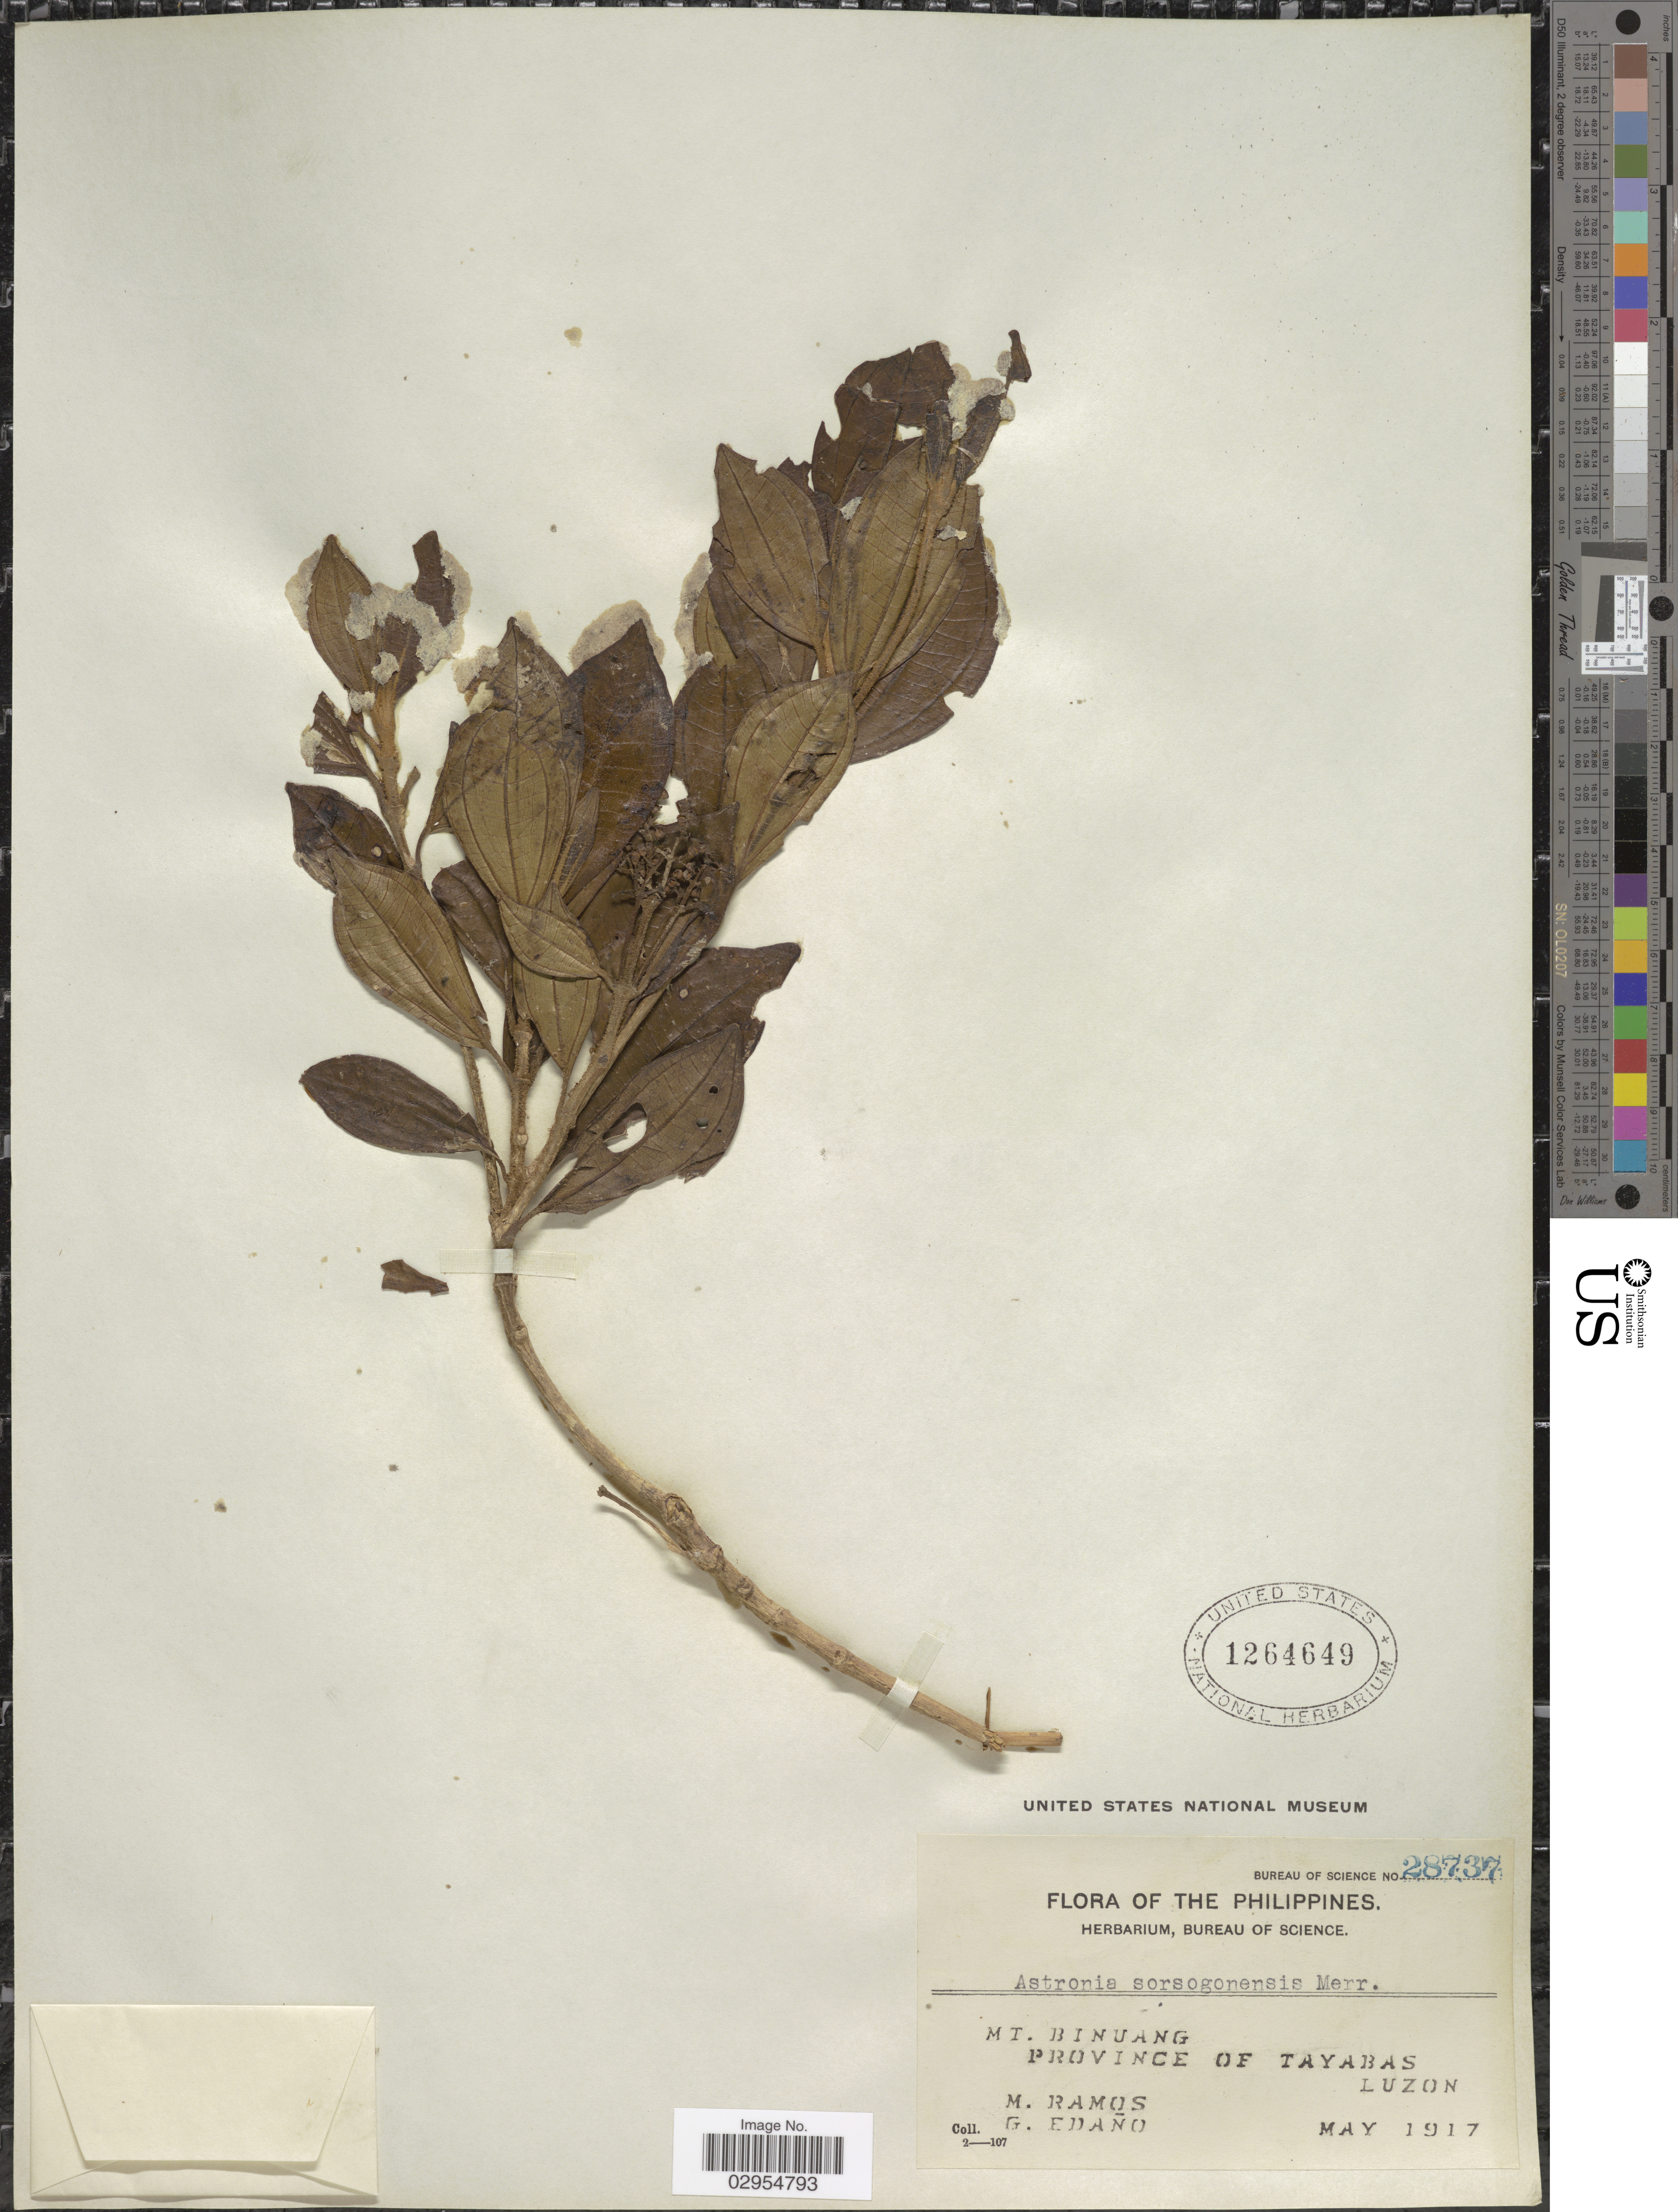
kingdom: Plantae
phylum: Tracheophyta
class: Magnoliopsida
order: Myrtales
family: Melastomataceae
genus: Astronia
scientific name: Astronia sorsogonensis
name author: Merr.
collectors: M. Ramos & G. Edaño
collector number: Bureau of Science 28737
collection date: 1917-05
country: Philippines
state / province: Calabarzon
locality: Mt. Binuang, Province of Tayabas, Luzon.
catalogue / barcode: US 1264649